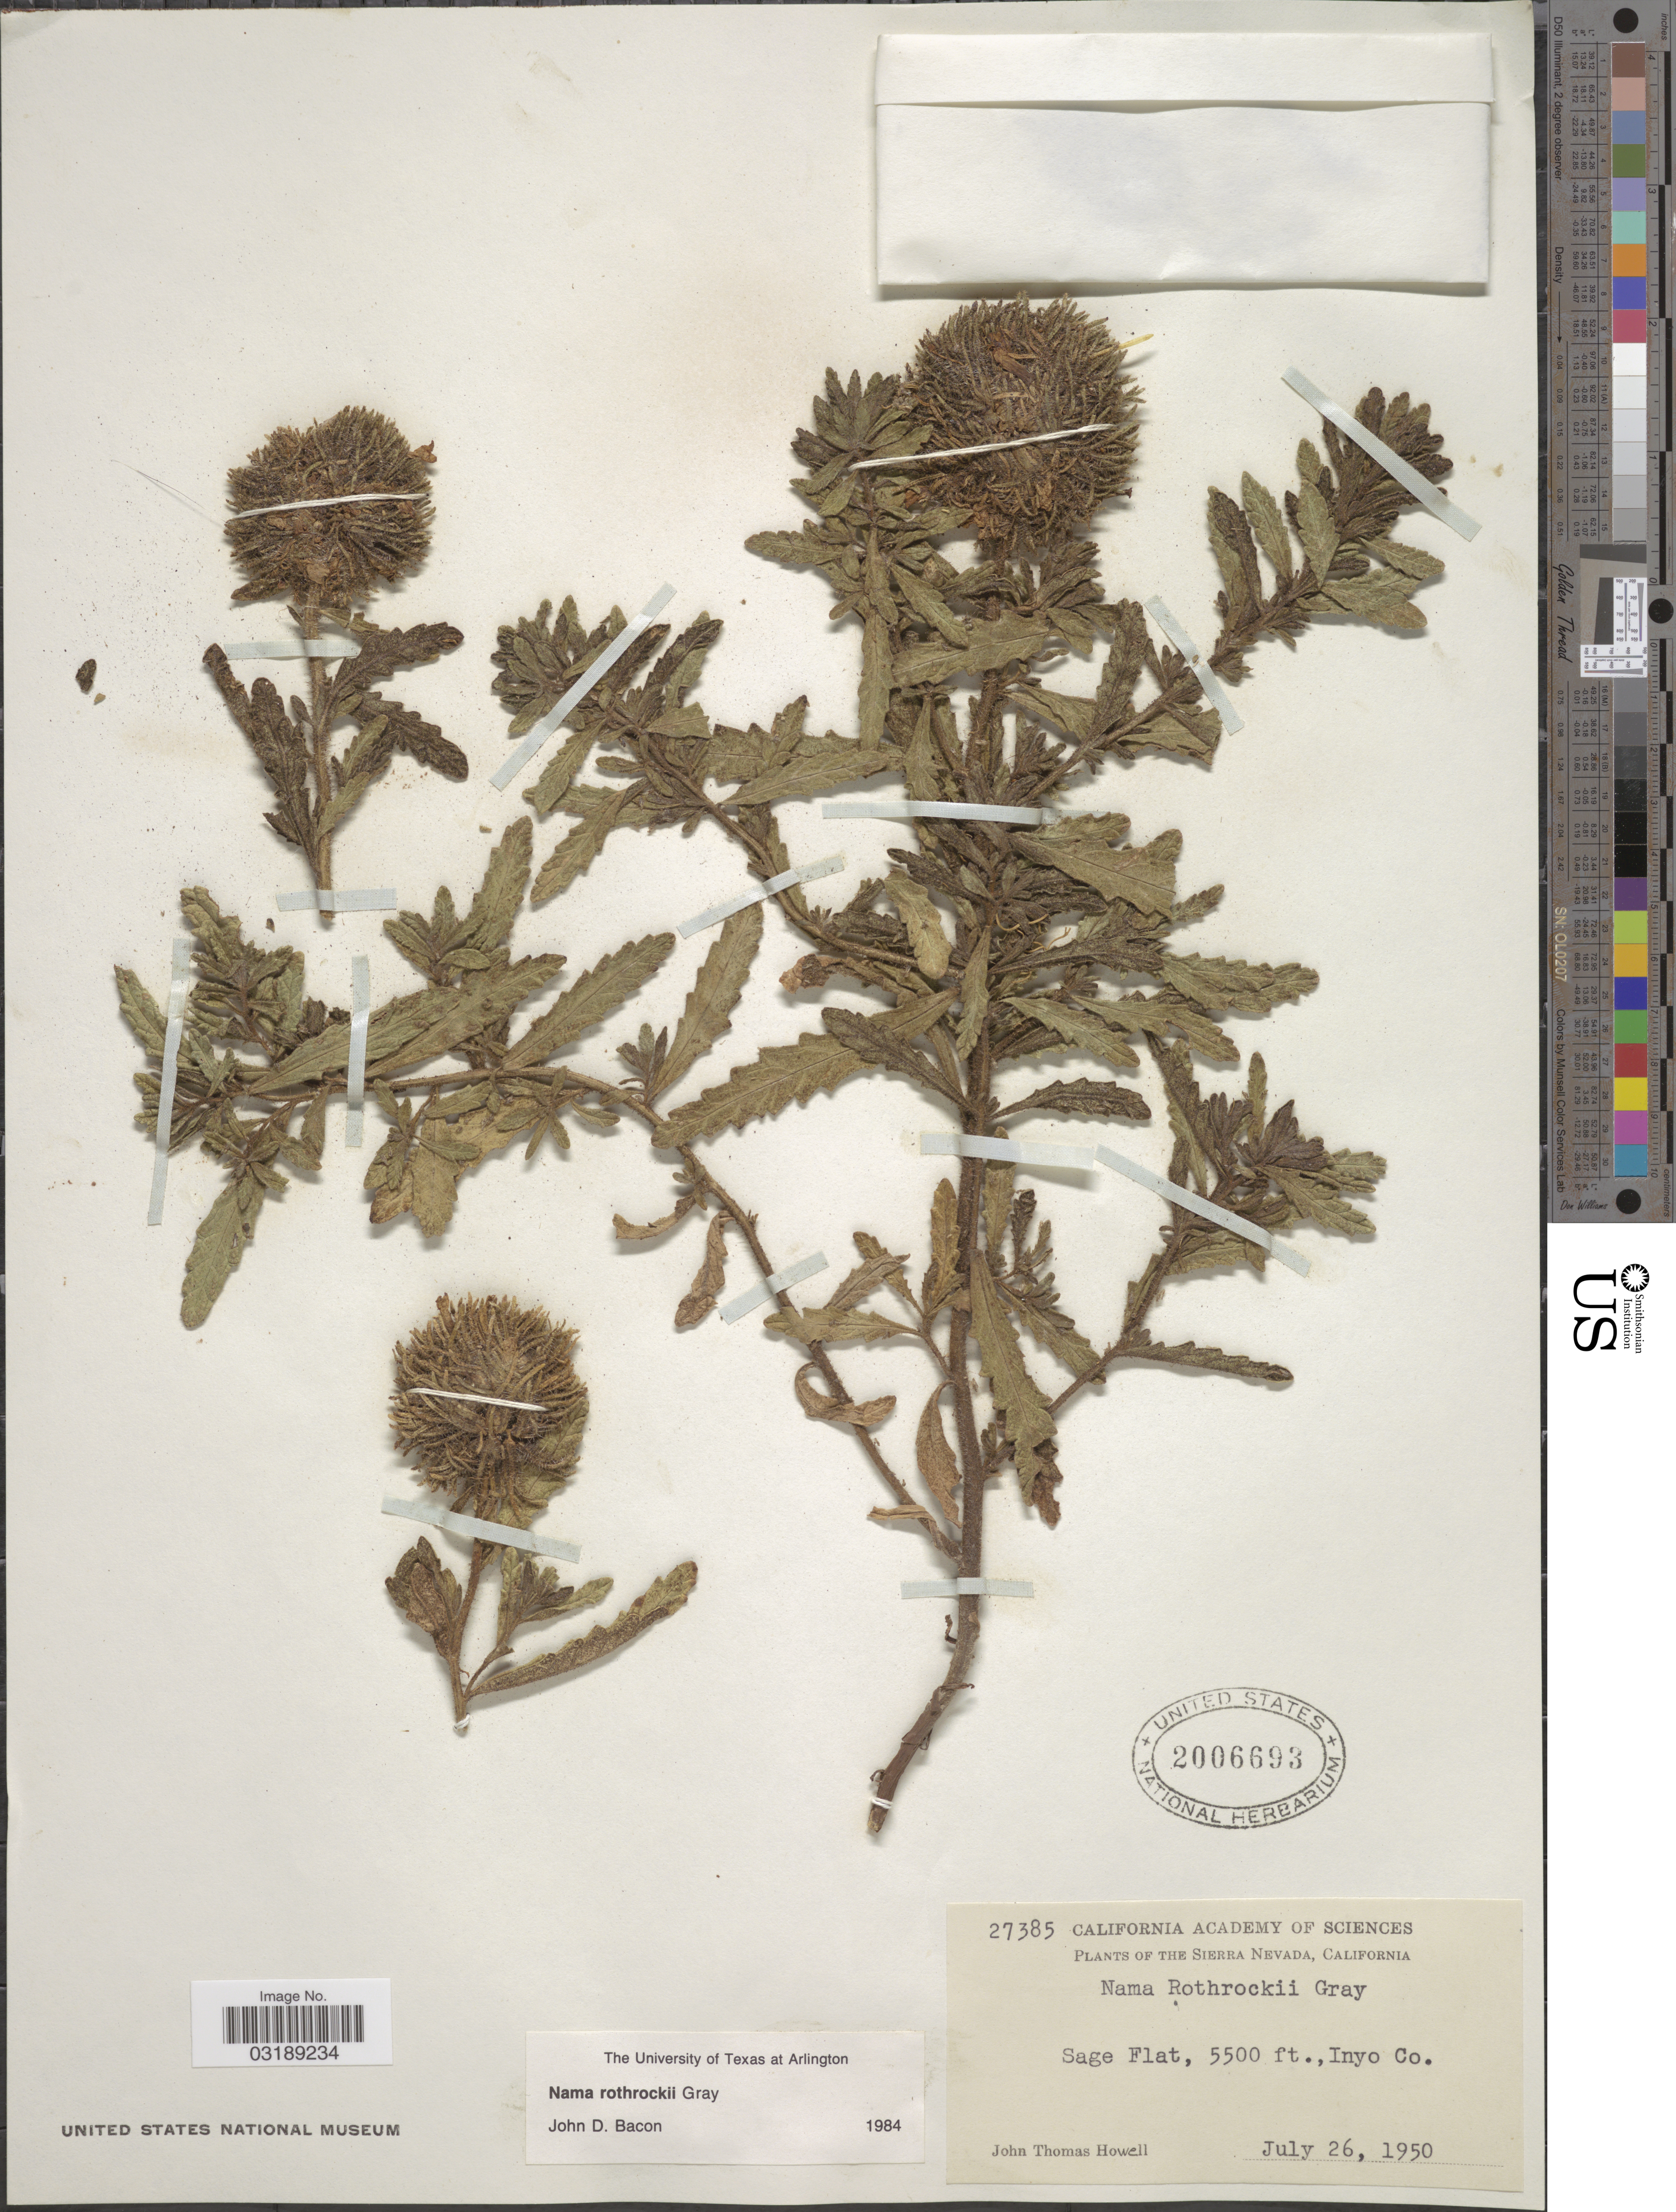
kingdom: Plantae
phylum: Tracheophyta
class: Magnoliopsida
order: Boraginales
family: Namaceae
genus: Nama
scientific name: Nama rothrockii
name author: A. Gray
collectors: J. T. Howell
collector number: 27385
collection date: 1950-07-26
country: United States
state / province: California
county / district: Inyo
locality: The Sierra Nevada, California, Sage Flat, Inyo Co.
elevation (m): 1676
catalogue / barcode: US 2006693